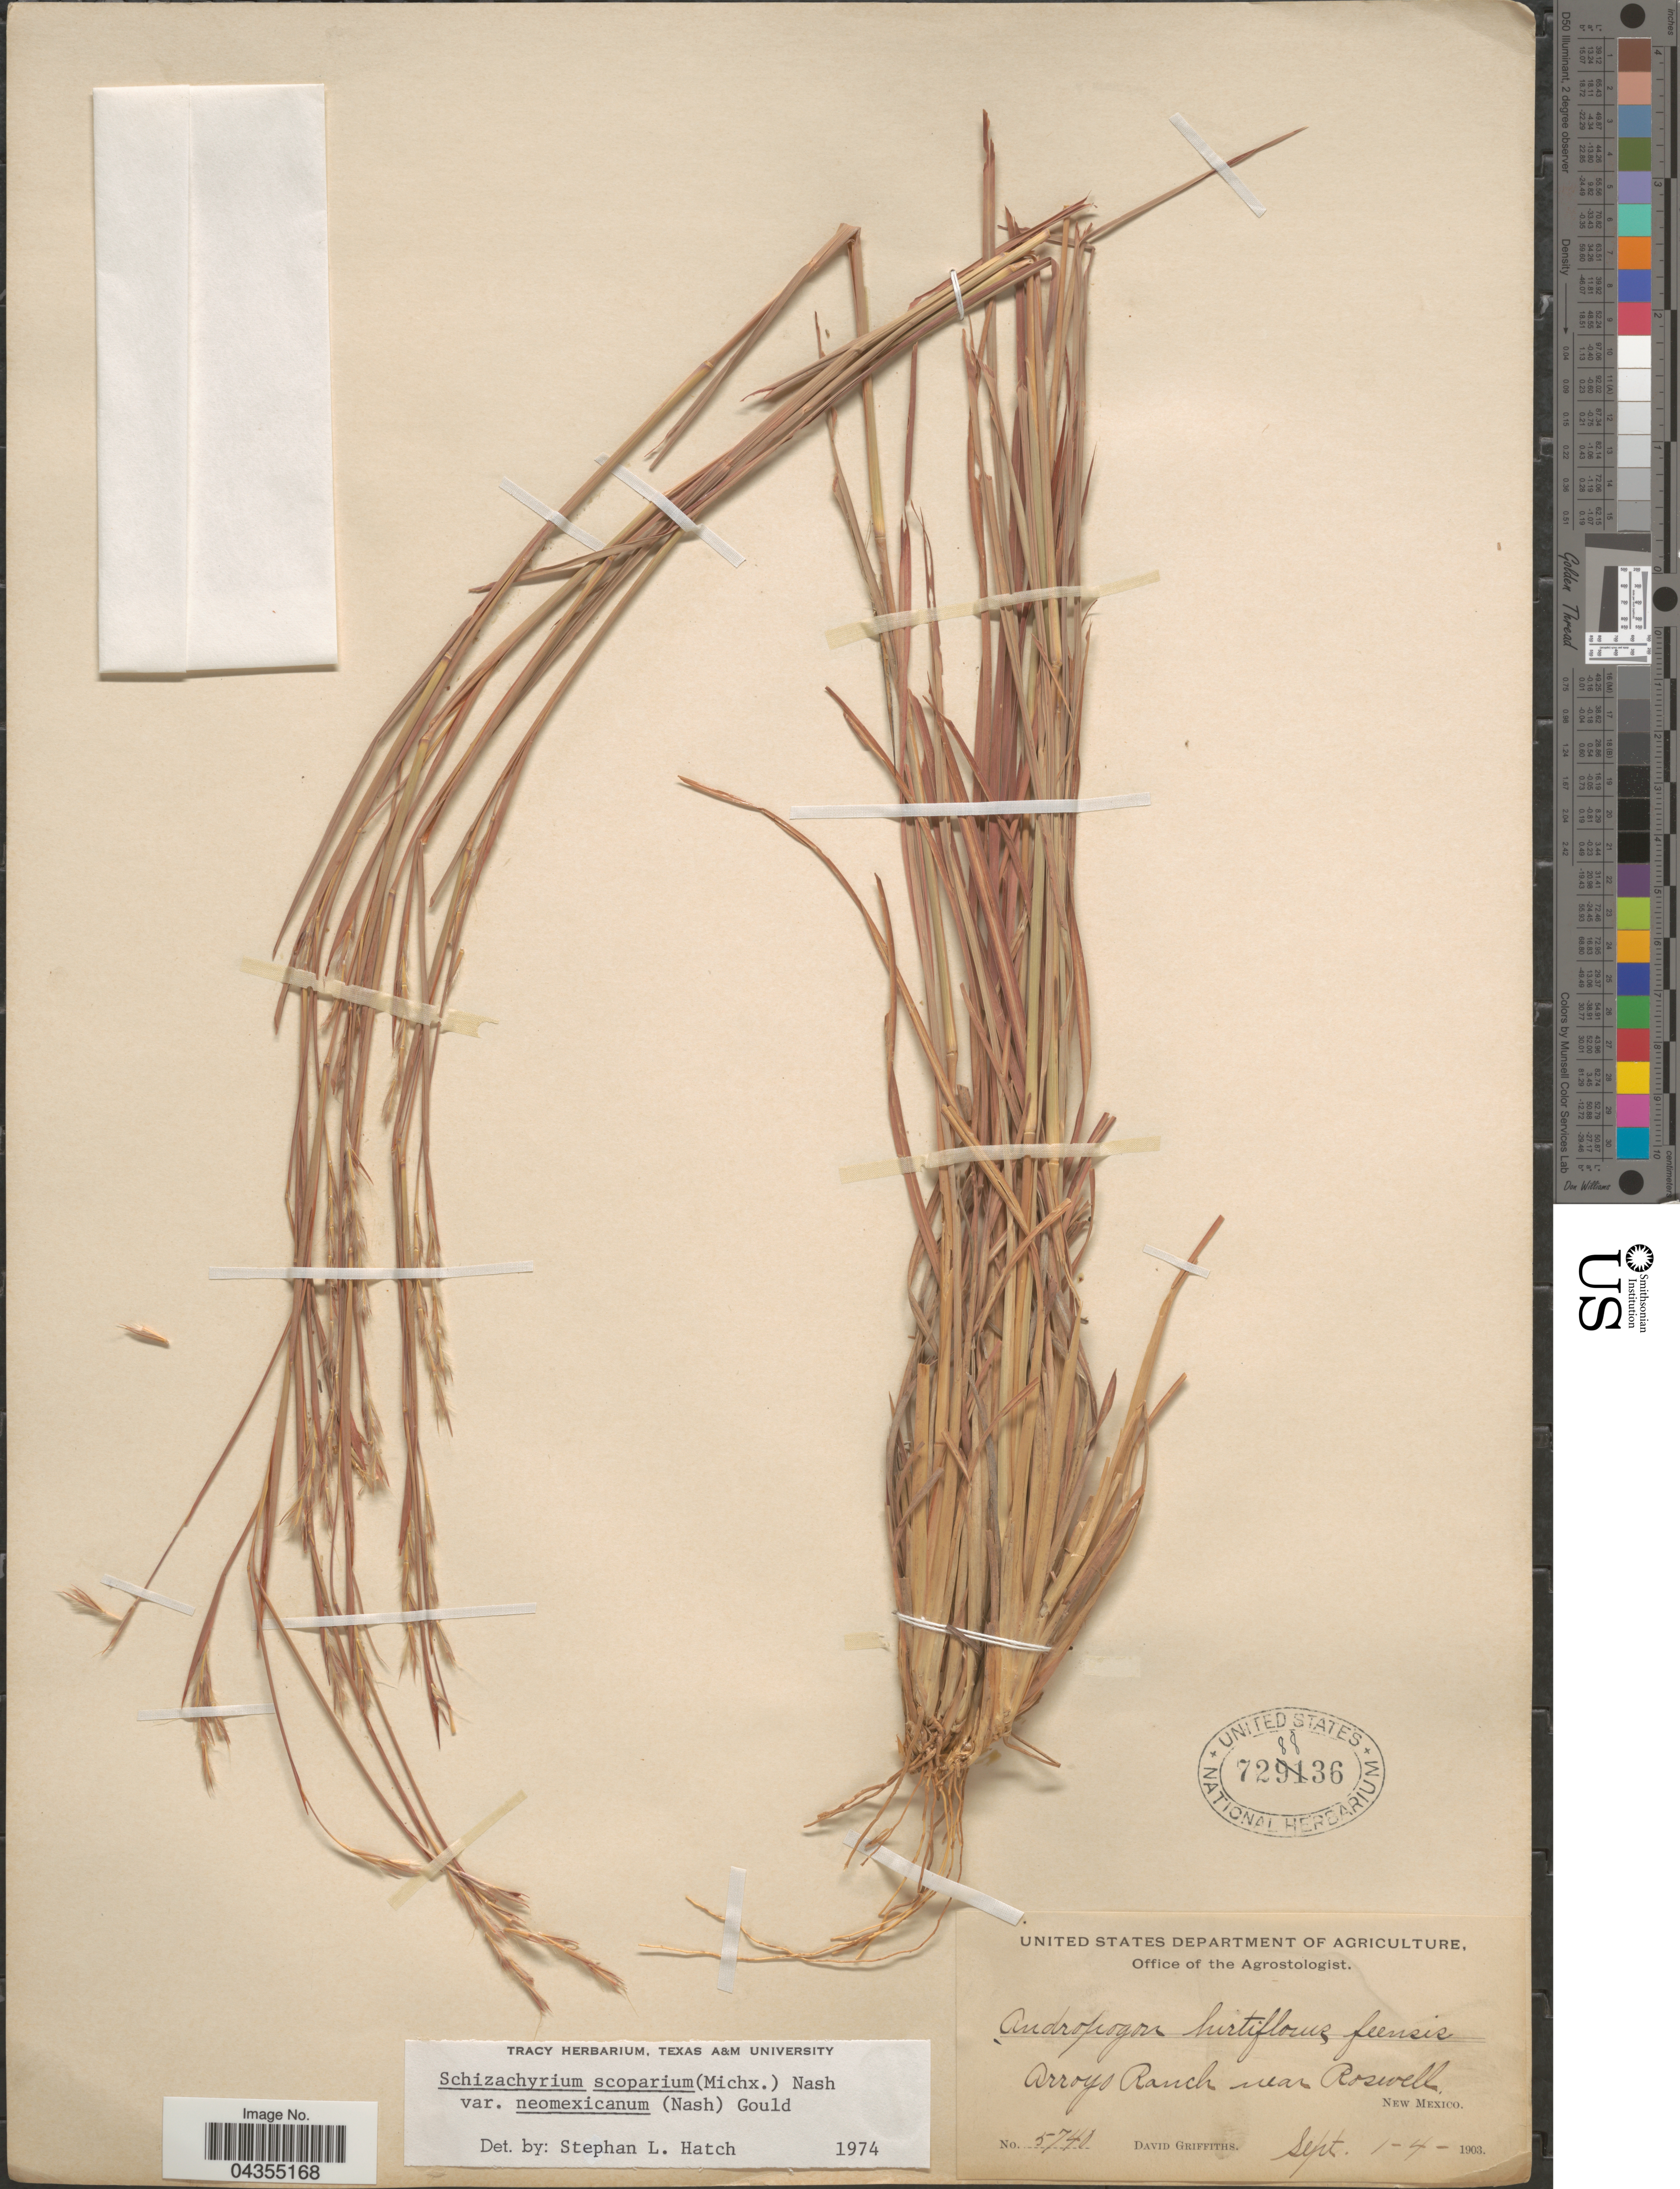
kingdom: Plantae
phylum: Tracheophyta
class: Liliopsida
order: Poales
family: Poaceae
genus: Schizachyrium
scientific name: Schizachyrium scoparium var. neomexicanum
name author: (Nash) Gould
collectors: D. Griffiths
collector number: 5740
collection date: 1903-09-01/1903-09-04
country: United States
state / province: New Mexico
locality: Arroyo Ranch near Roswell.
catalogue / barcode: US 728836